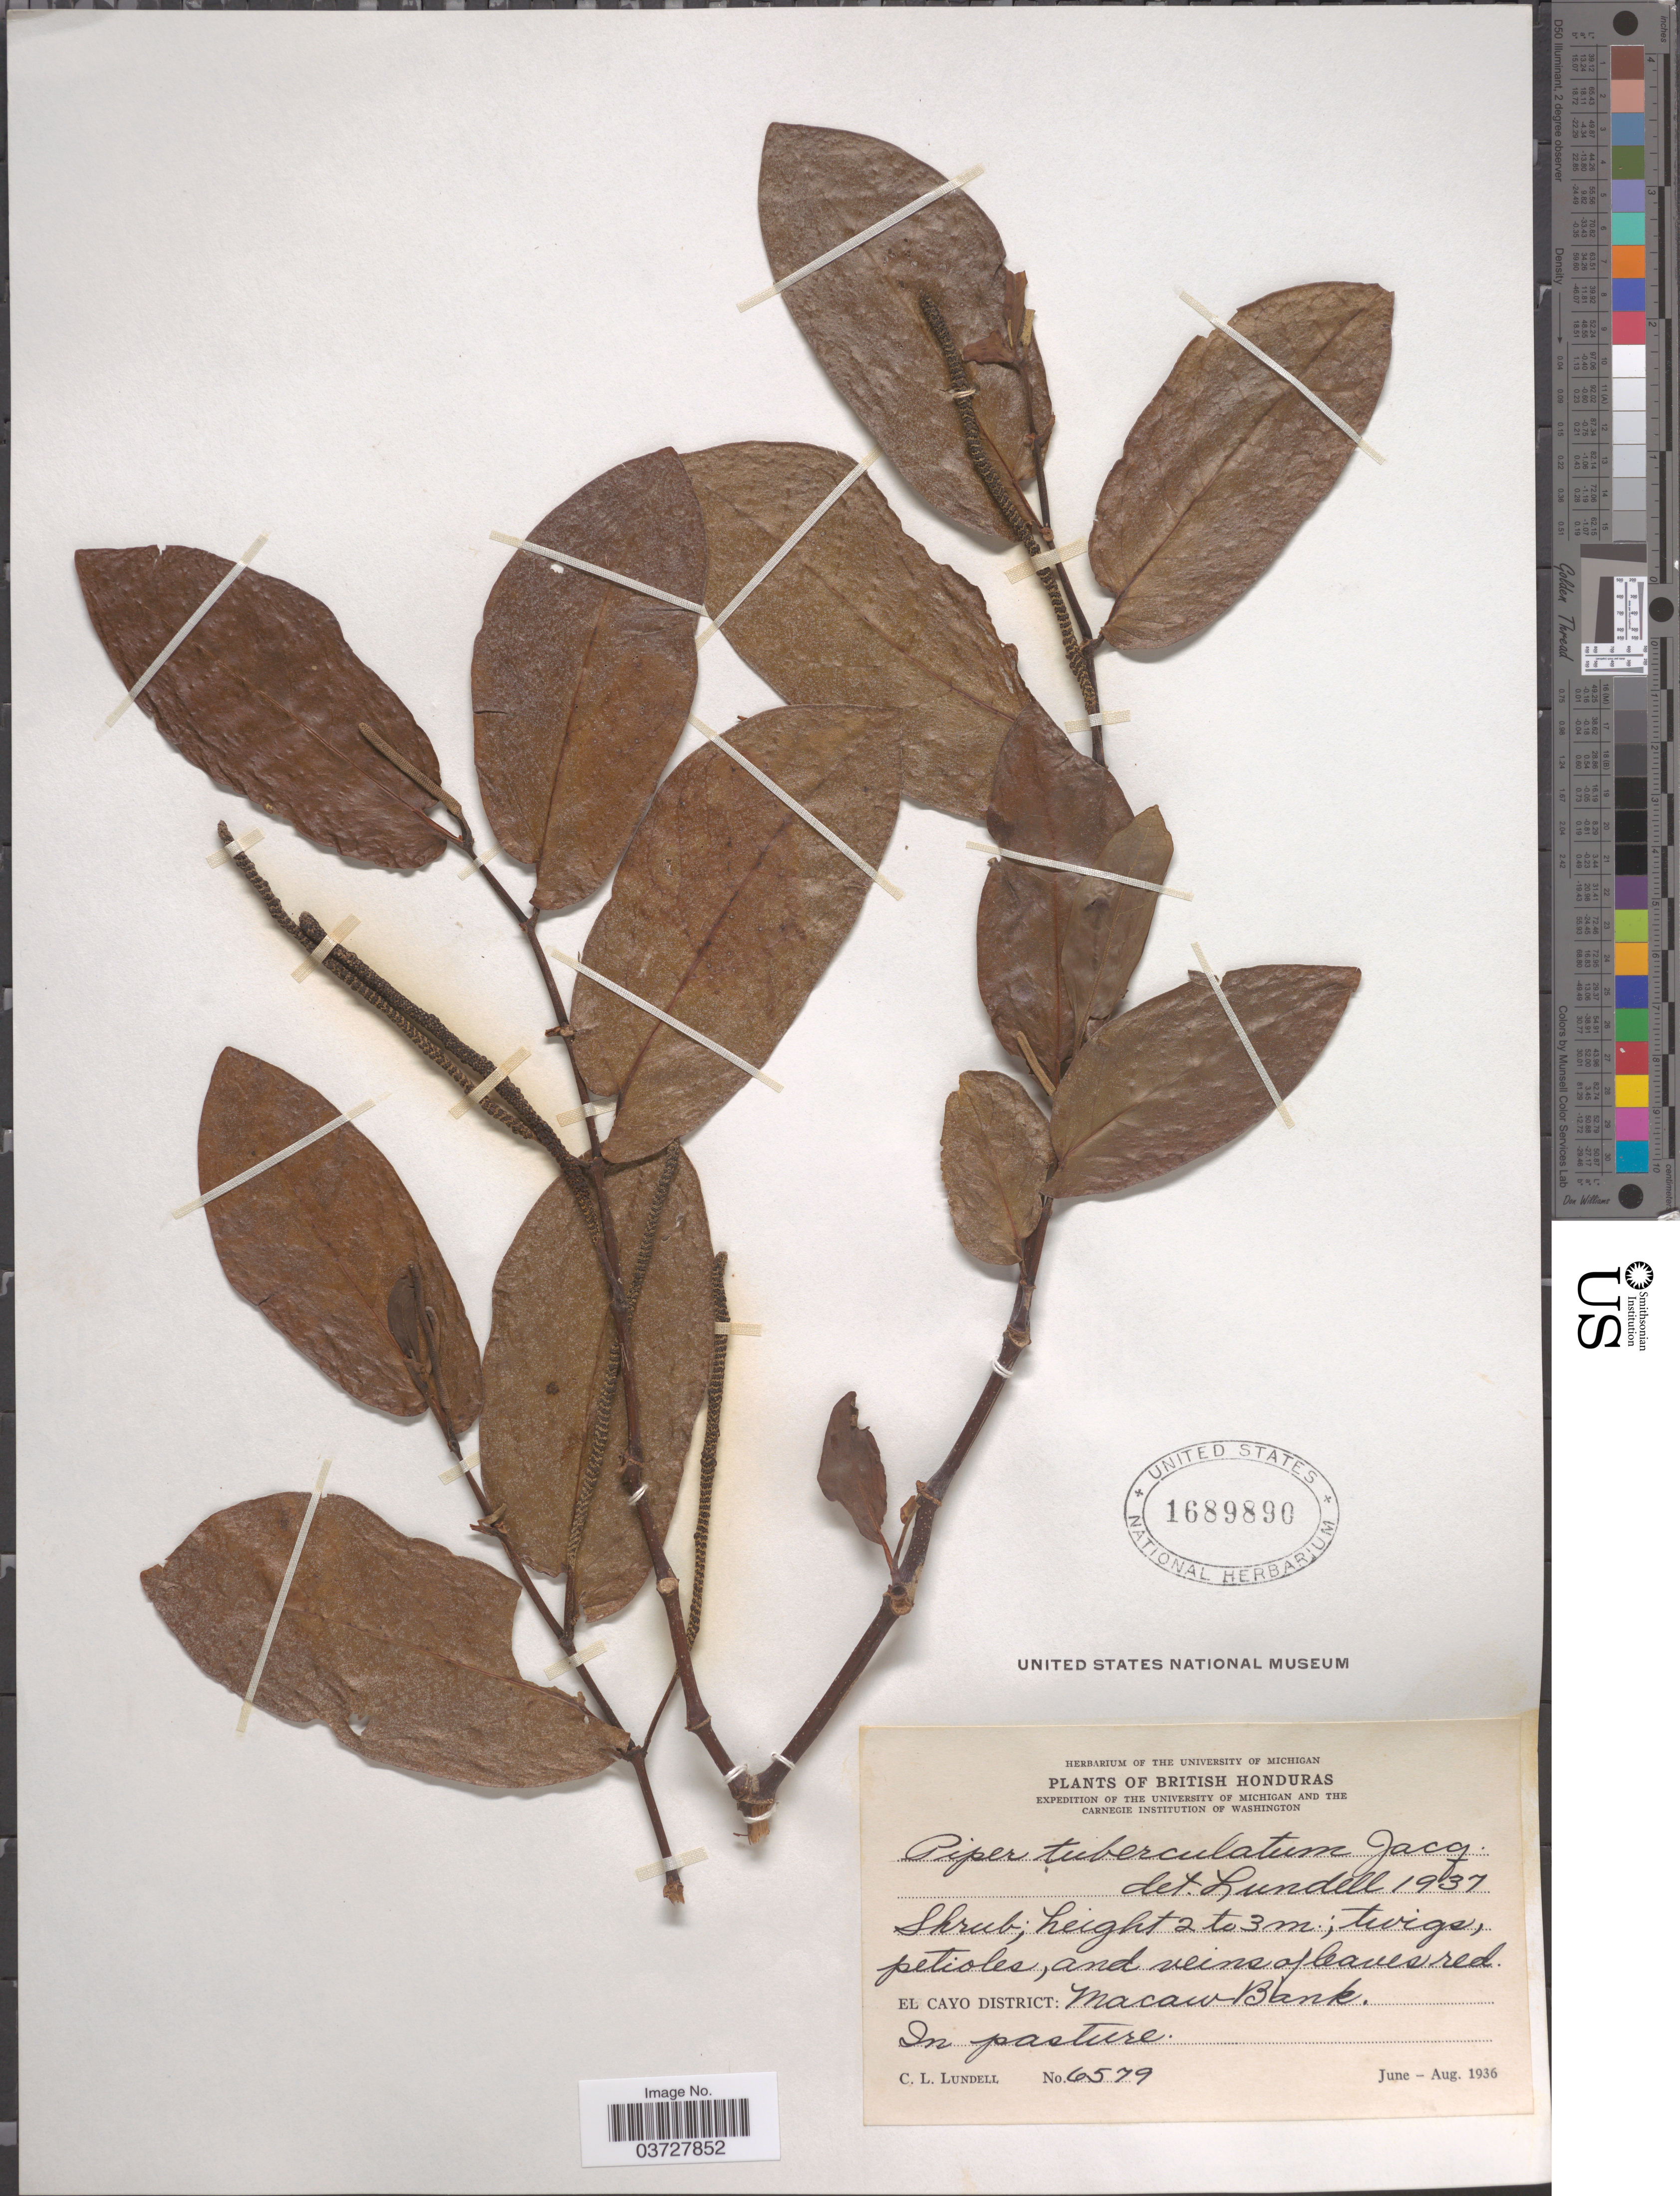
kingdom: Plantae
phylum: Tracheophyta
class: Magnoliopsida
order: Piperales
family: Piperaceae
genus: Piper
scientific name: Piper tuberculatum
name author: Jacq.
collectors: C. L. Lundell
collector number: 6579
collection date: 1936-06/1936-08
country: Belize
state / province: Cayo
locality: British Honduras. El Cayo District: Macaw Bank.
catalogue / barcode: US 1689890